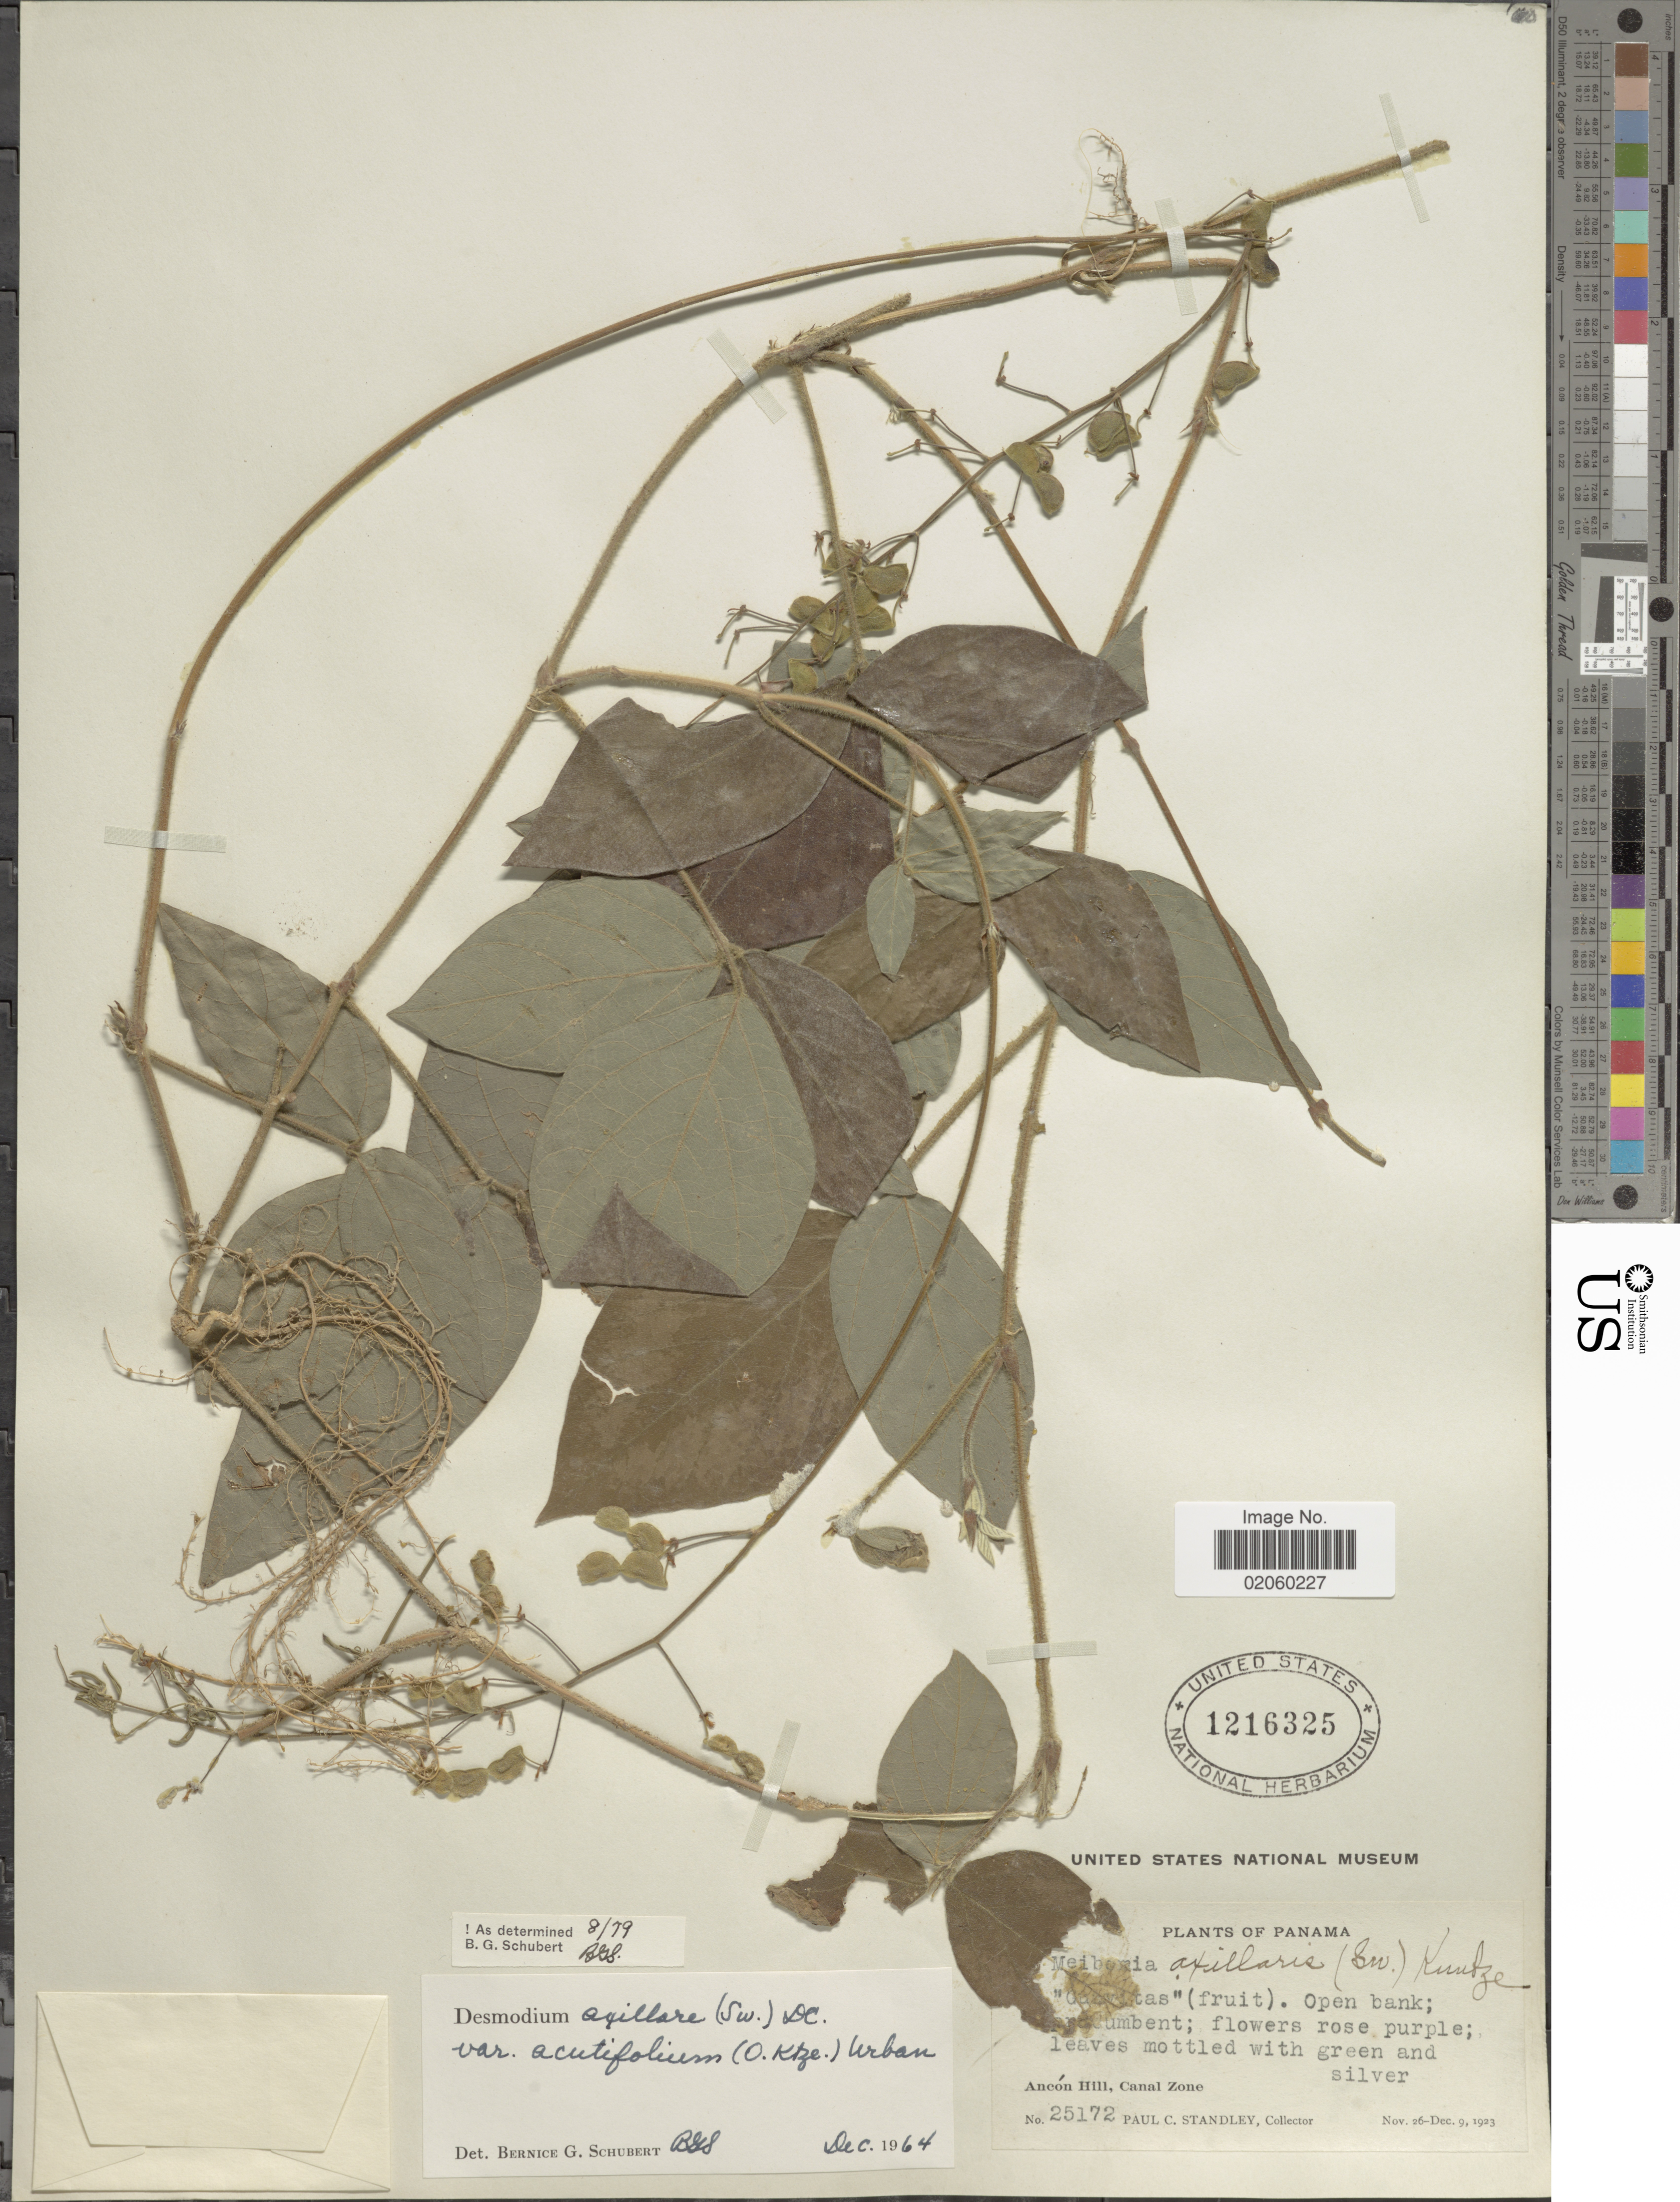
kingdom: Plantae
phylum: Tracheophyta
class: Magnoliopsida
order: Fabales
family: Fabaceae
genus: Desmodium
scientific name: Desmodium axillare var. acutifolium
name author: (Kuntze) Urb.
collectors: P. C. Standley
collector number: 25172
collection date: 1923-11-26/1923-12-09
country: Panama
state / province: Colón / Panamá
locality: Ancon Hill, Canal Zone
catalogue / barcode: US 1216325